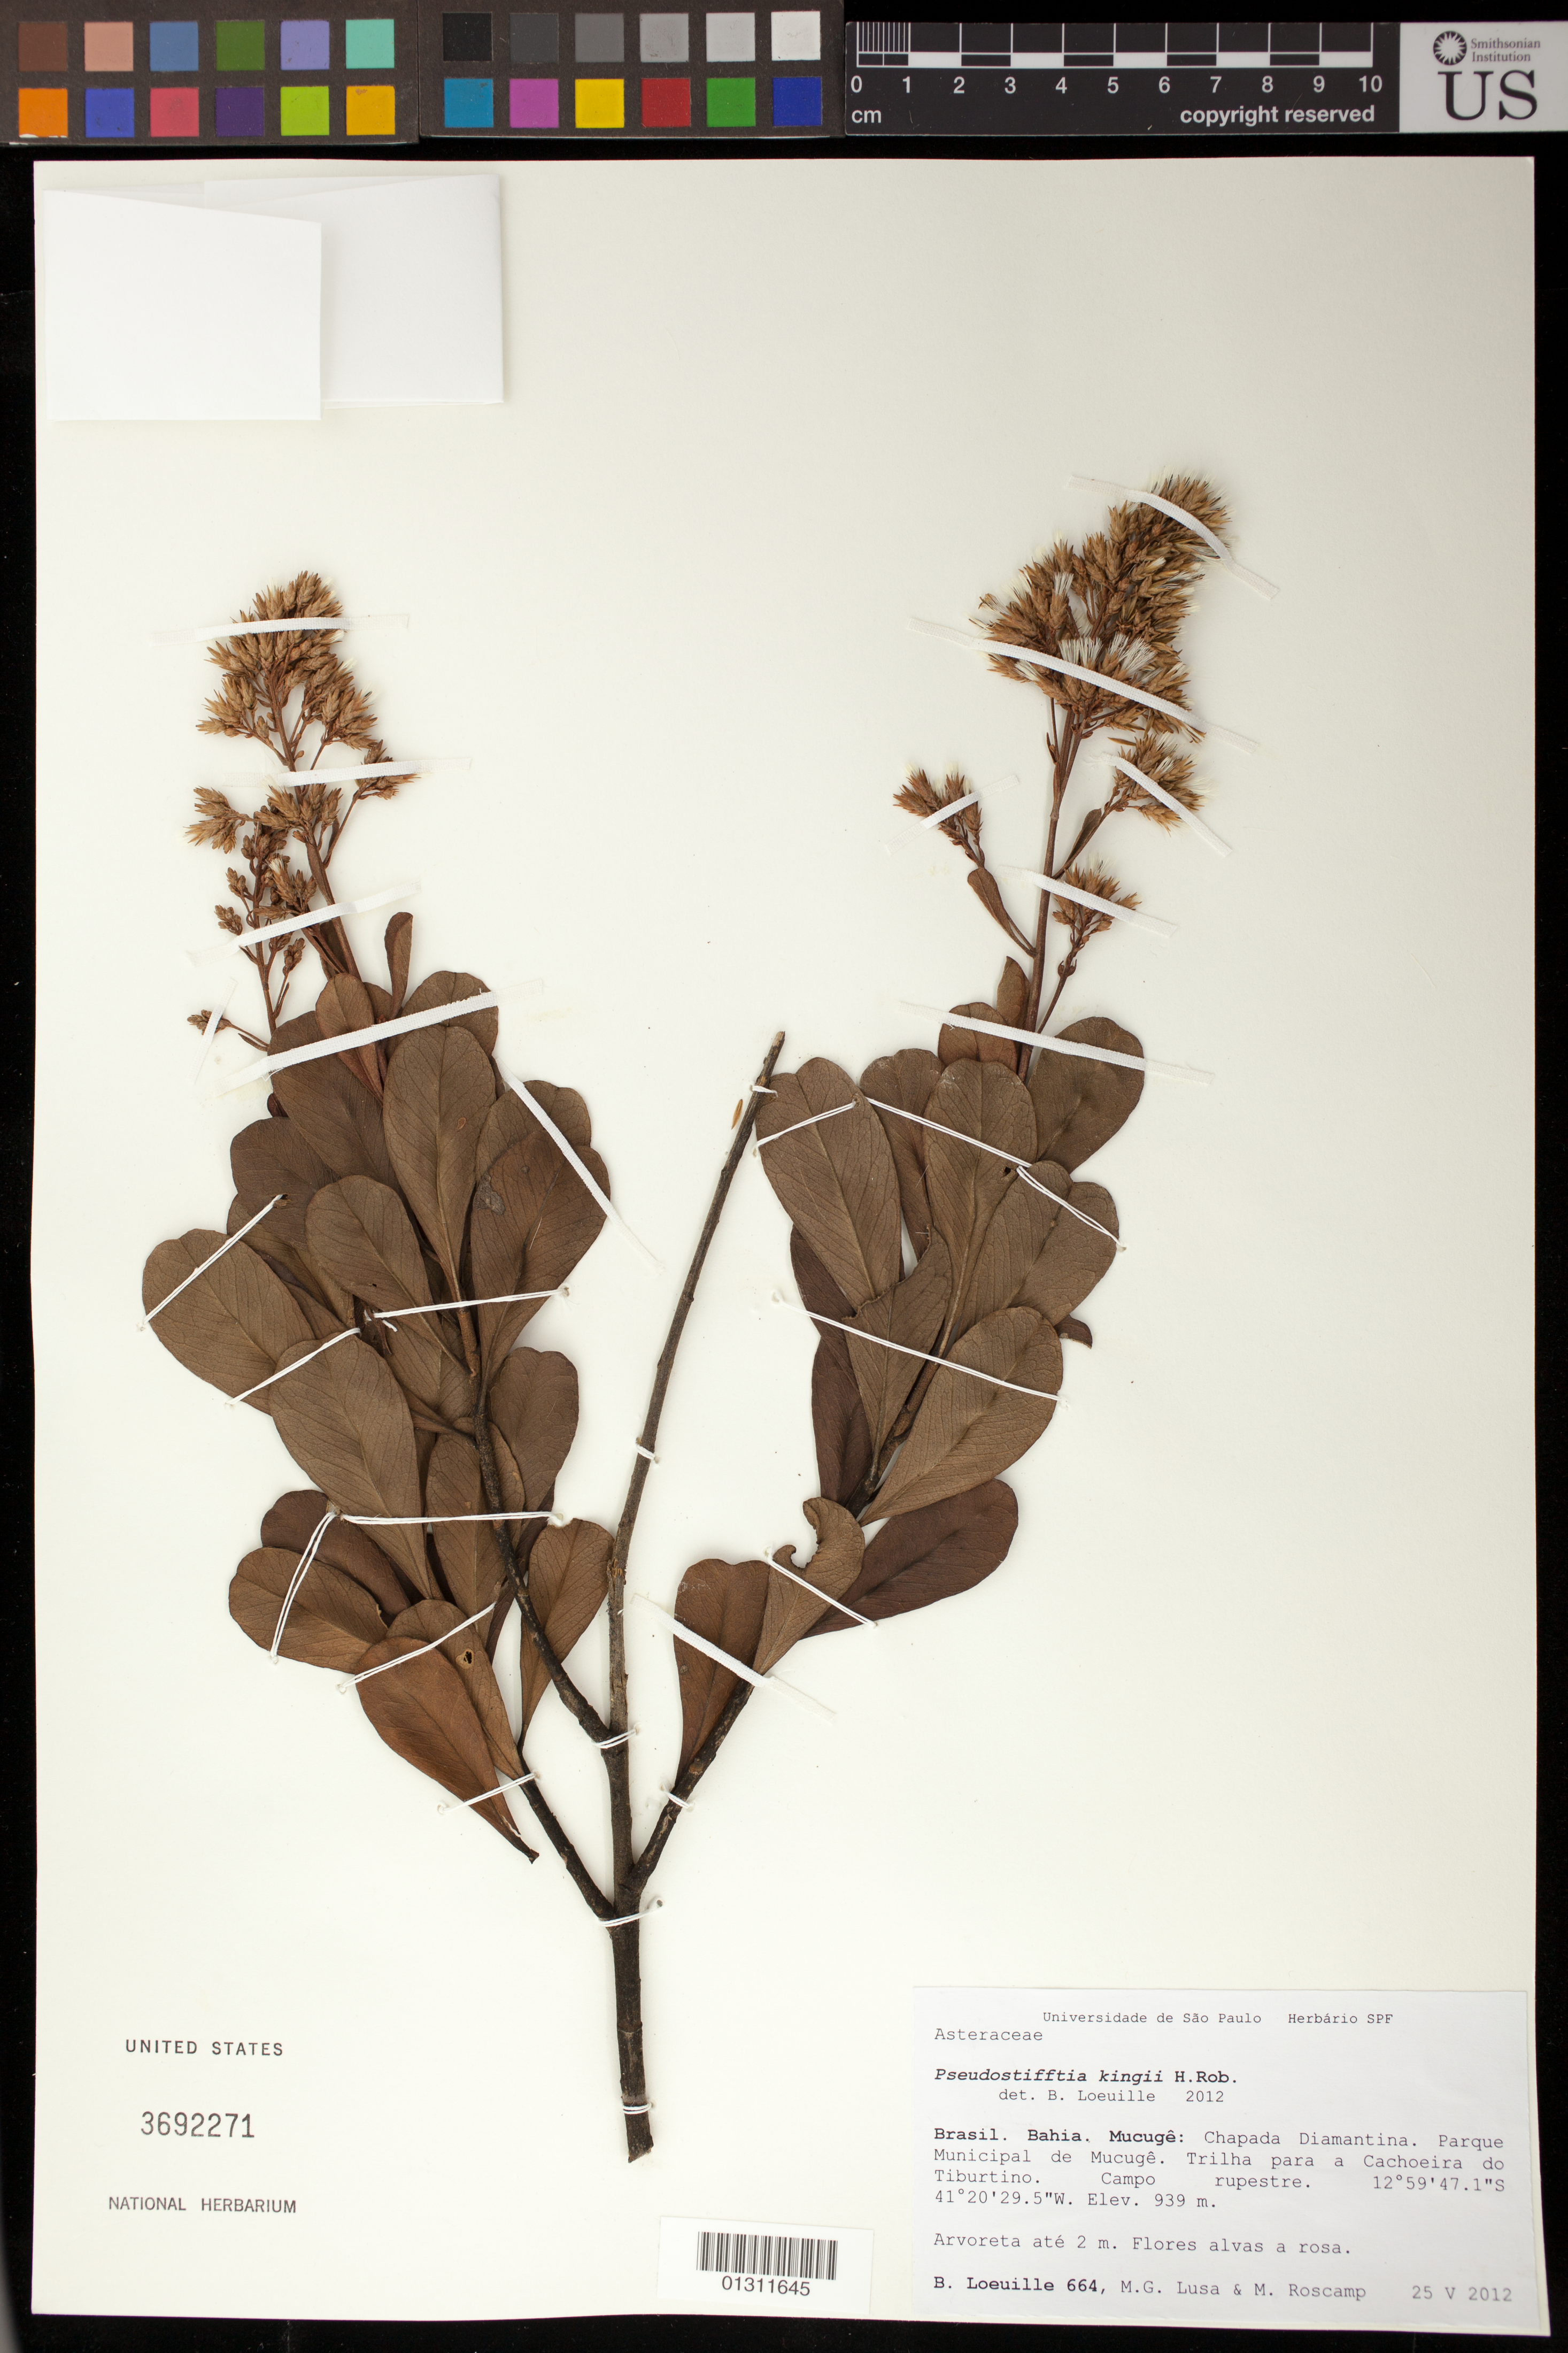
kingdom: Plantae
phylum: Tracheophyta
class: Magnoliopsida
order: Asterales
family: Asteraceae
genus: Pseudostifftia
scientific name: Pseudostifftia kingii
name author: H. Rob.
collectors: B. Loeuille, M. Lusa & M. Roscamp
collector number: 664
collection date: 2012-05-25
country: Brazil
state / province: Bahia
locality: Mucuge: Chapada Dimantina. Parque Municipal de Mucuge. Trilha para a Cachoeira do Tiburtino. Borda do ria entre as pedras.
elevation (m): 939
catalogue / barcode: US 3692271